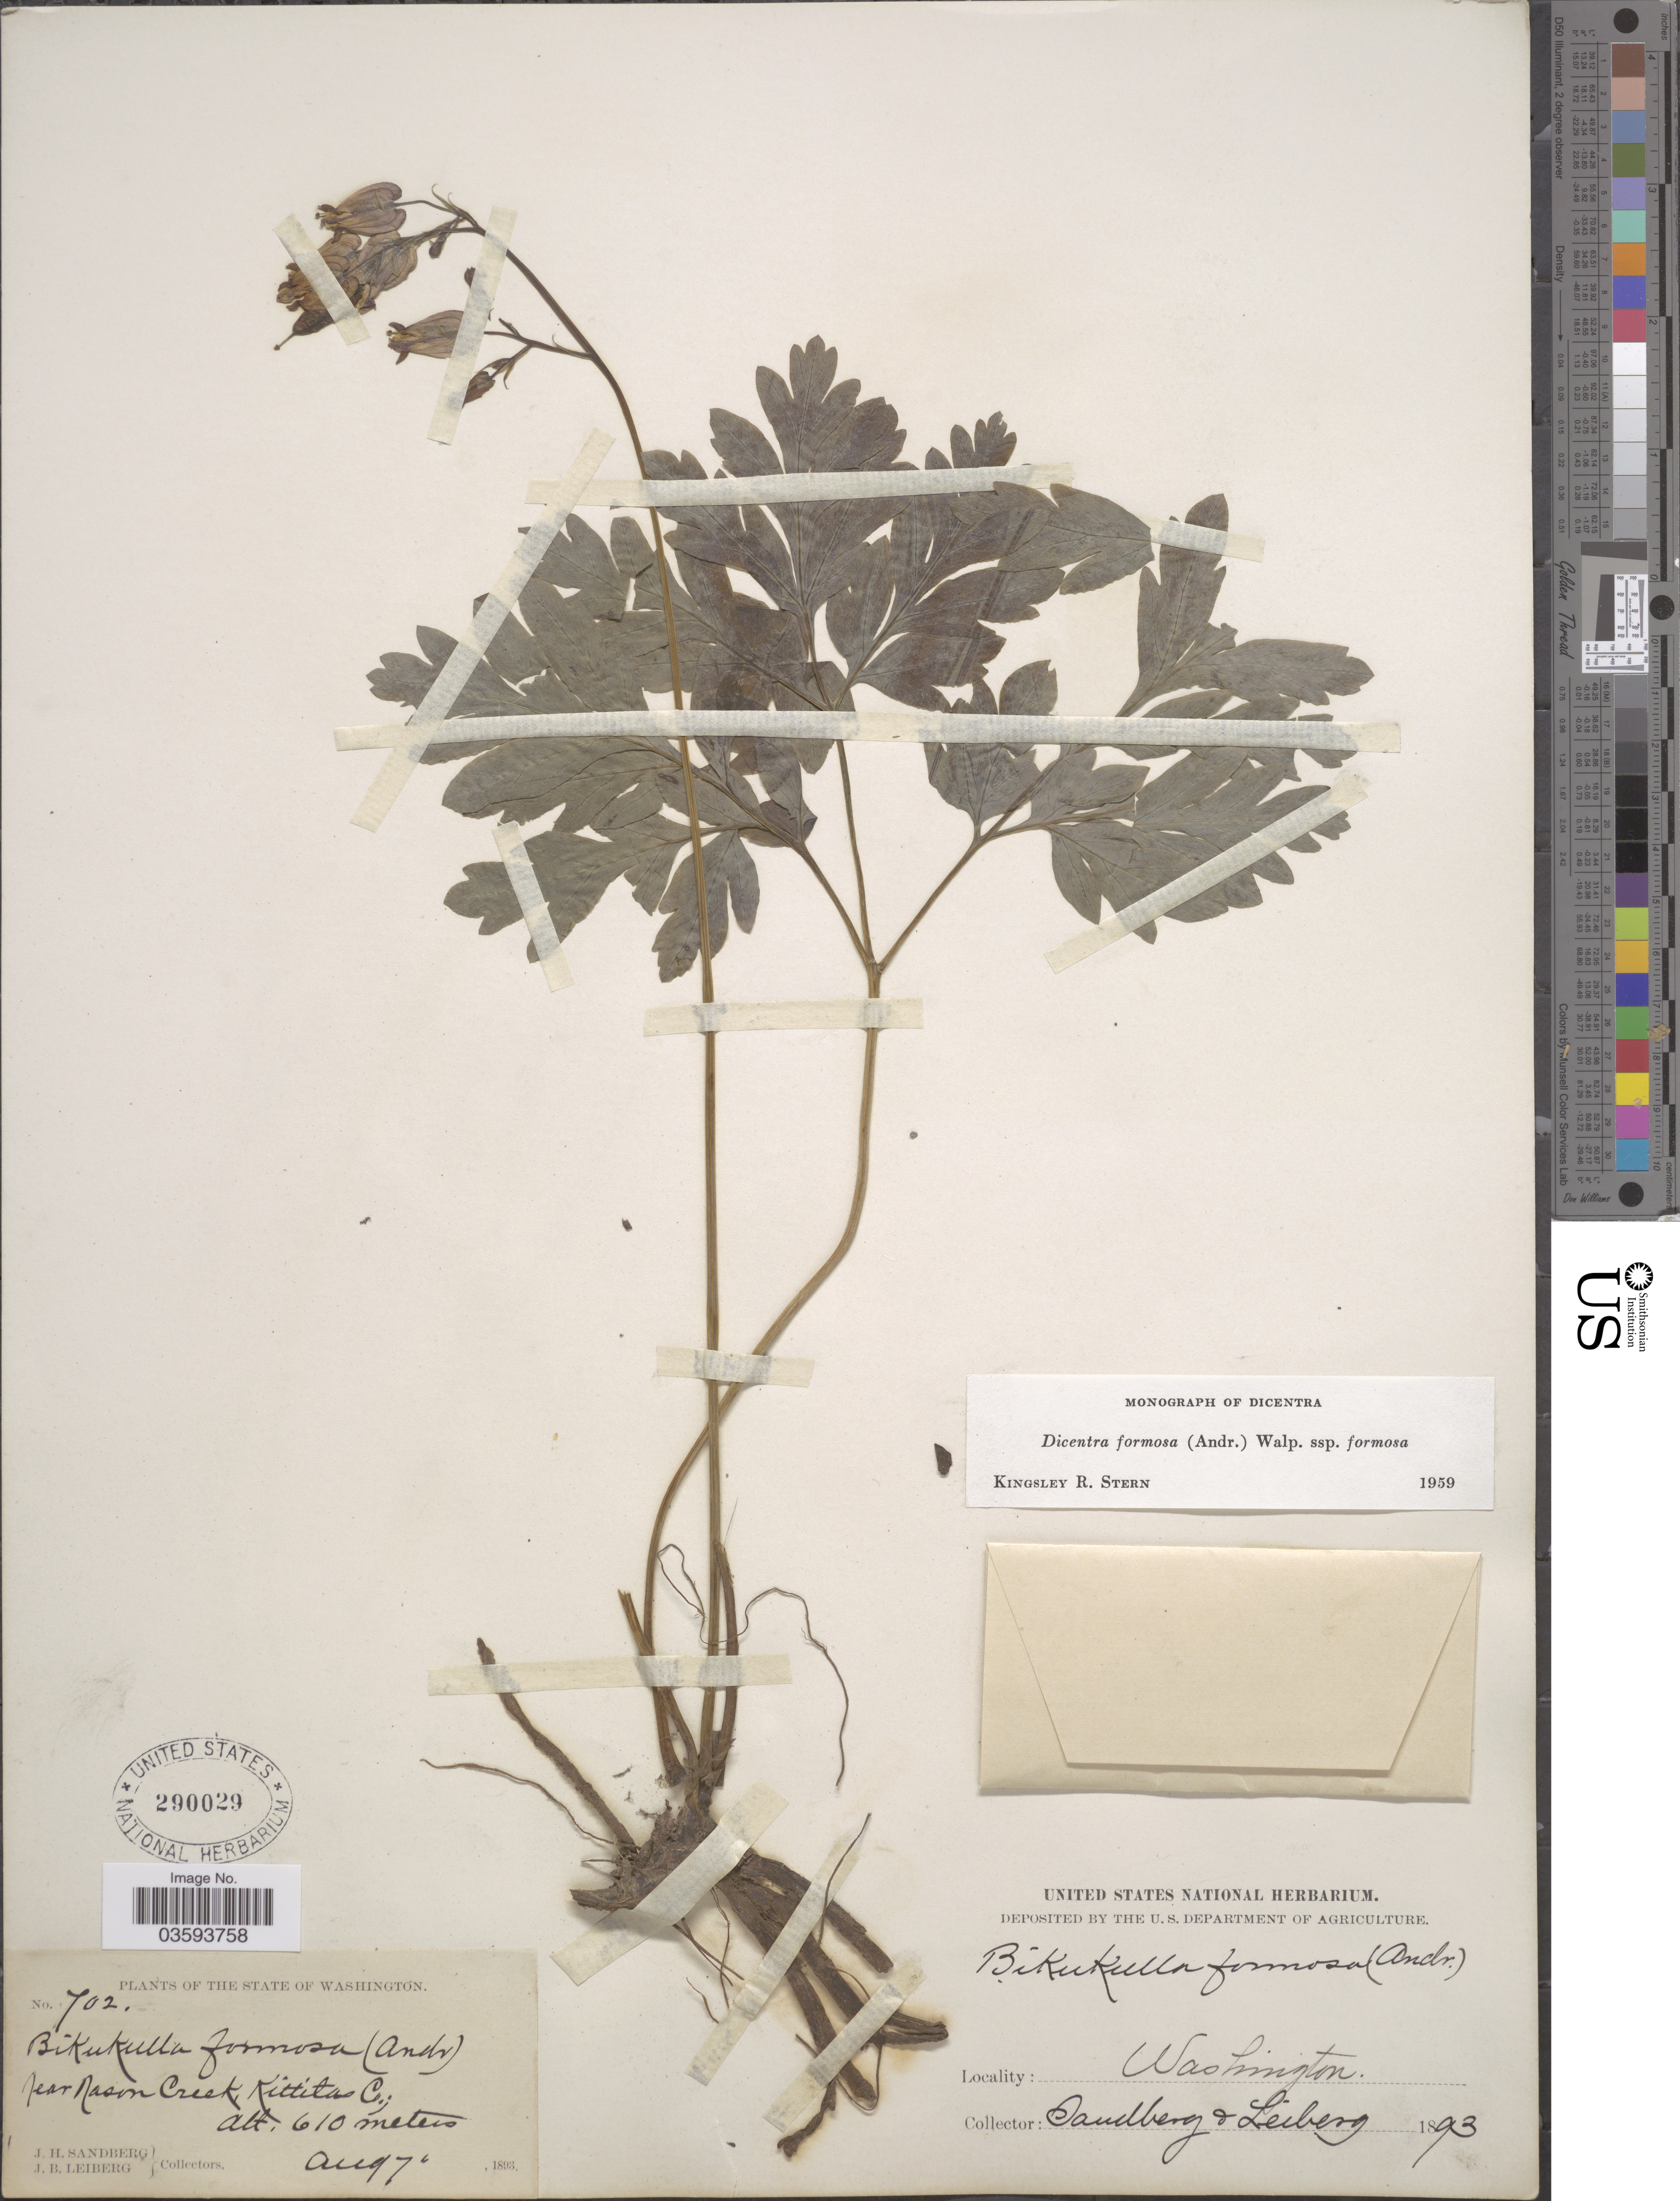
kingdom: Plantae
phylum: Tracheophyta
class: Magnoliopsida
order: Ranunculales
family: Papaveraceae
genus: Dicentra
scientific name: Dicentra formosa subsp. formosa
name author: (Haw.) Walp.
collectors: J. H. Sandberg & J. B. Leiberg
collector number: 702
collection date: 1893-08-07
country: United States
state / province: Washington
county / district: Kittitas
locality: Near Nason Creek, Kittitas Co.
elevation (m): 610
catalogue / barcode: US 290029